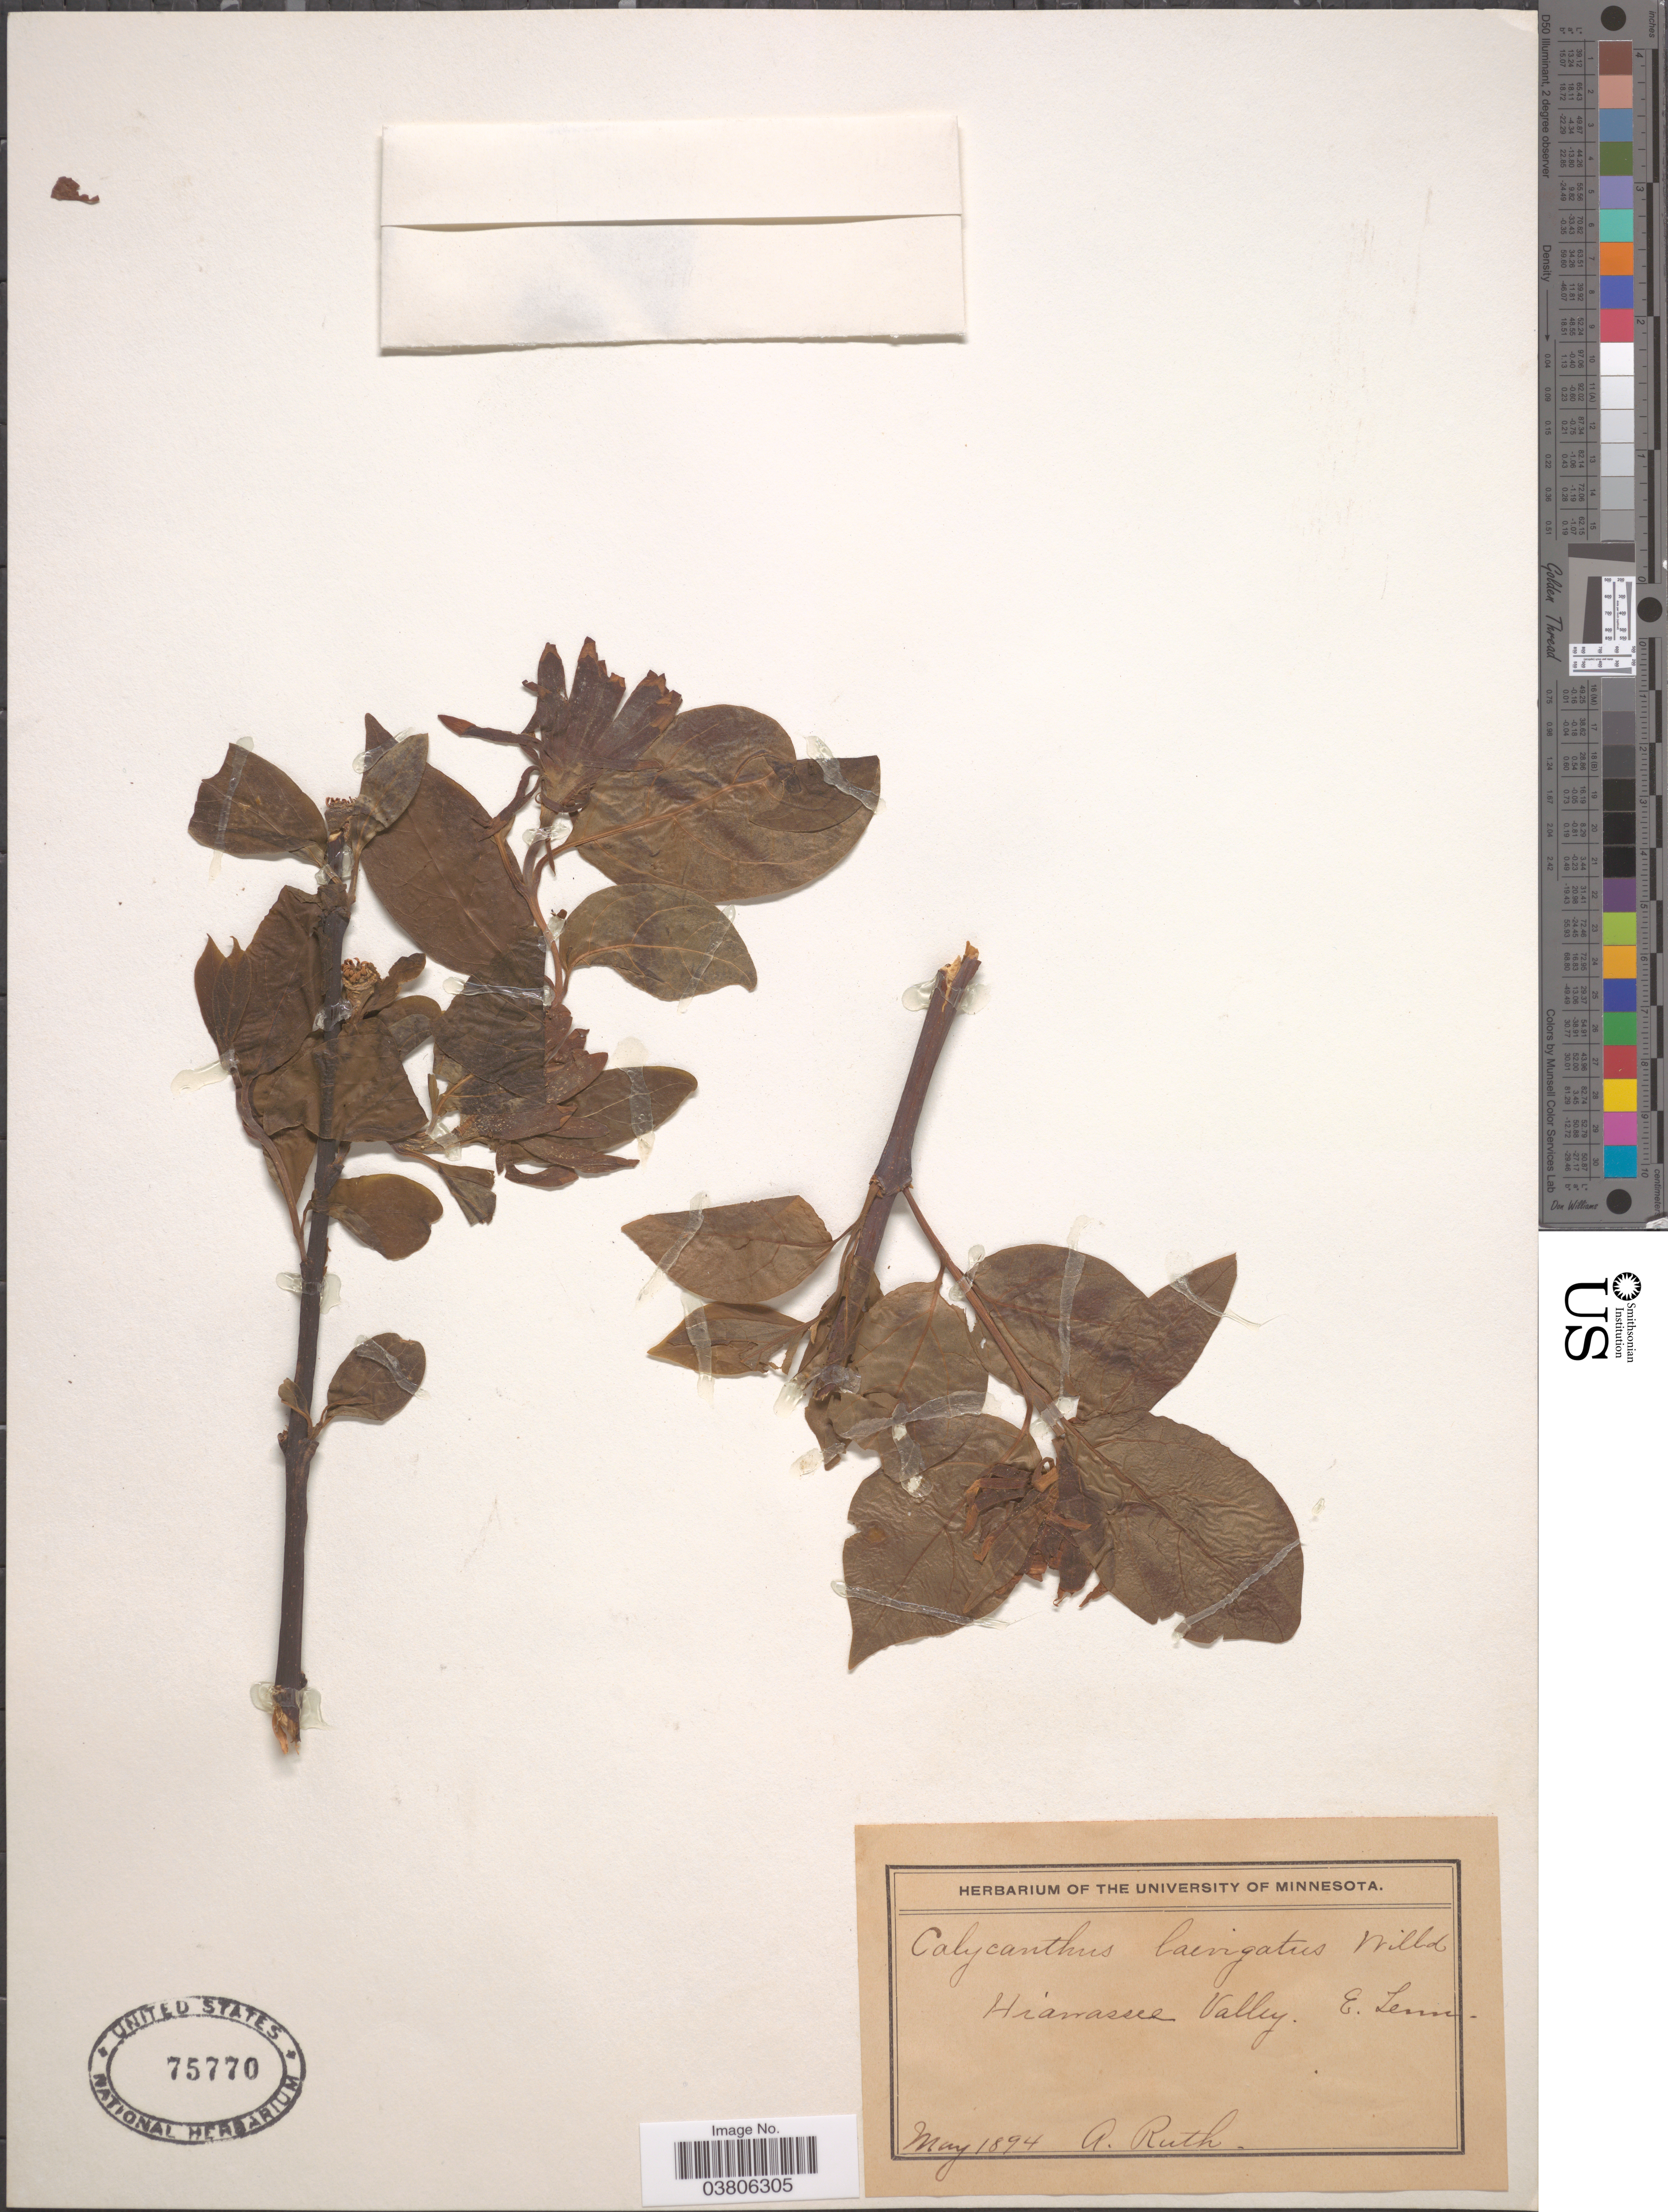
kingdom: Plantae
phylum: Tracheophyta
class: Magnoliopsida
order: Laurales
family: Calycanthaceae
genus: Calycanthus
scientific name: Calycanthus floridus var. laevigatus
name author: (Willd.) Torr. & A. Gray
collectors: A. Ruth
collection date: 1894-05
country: United States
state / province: Tennessee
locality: Hiawassee Valley. E. Tenn.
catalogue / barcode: US 75770